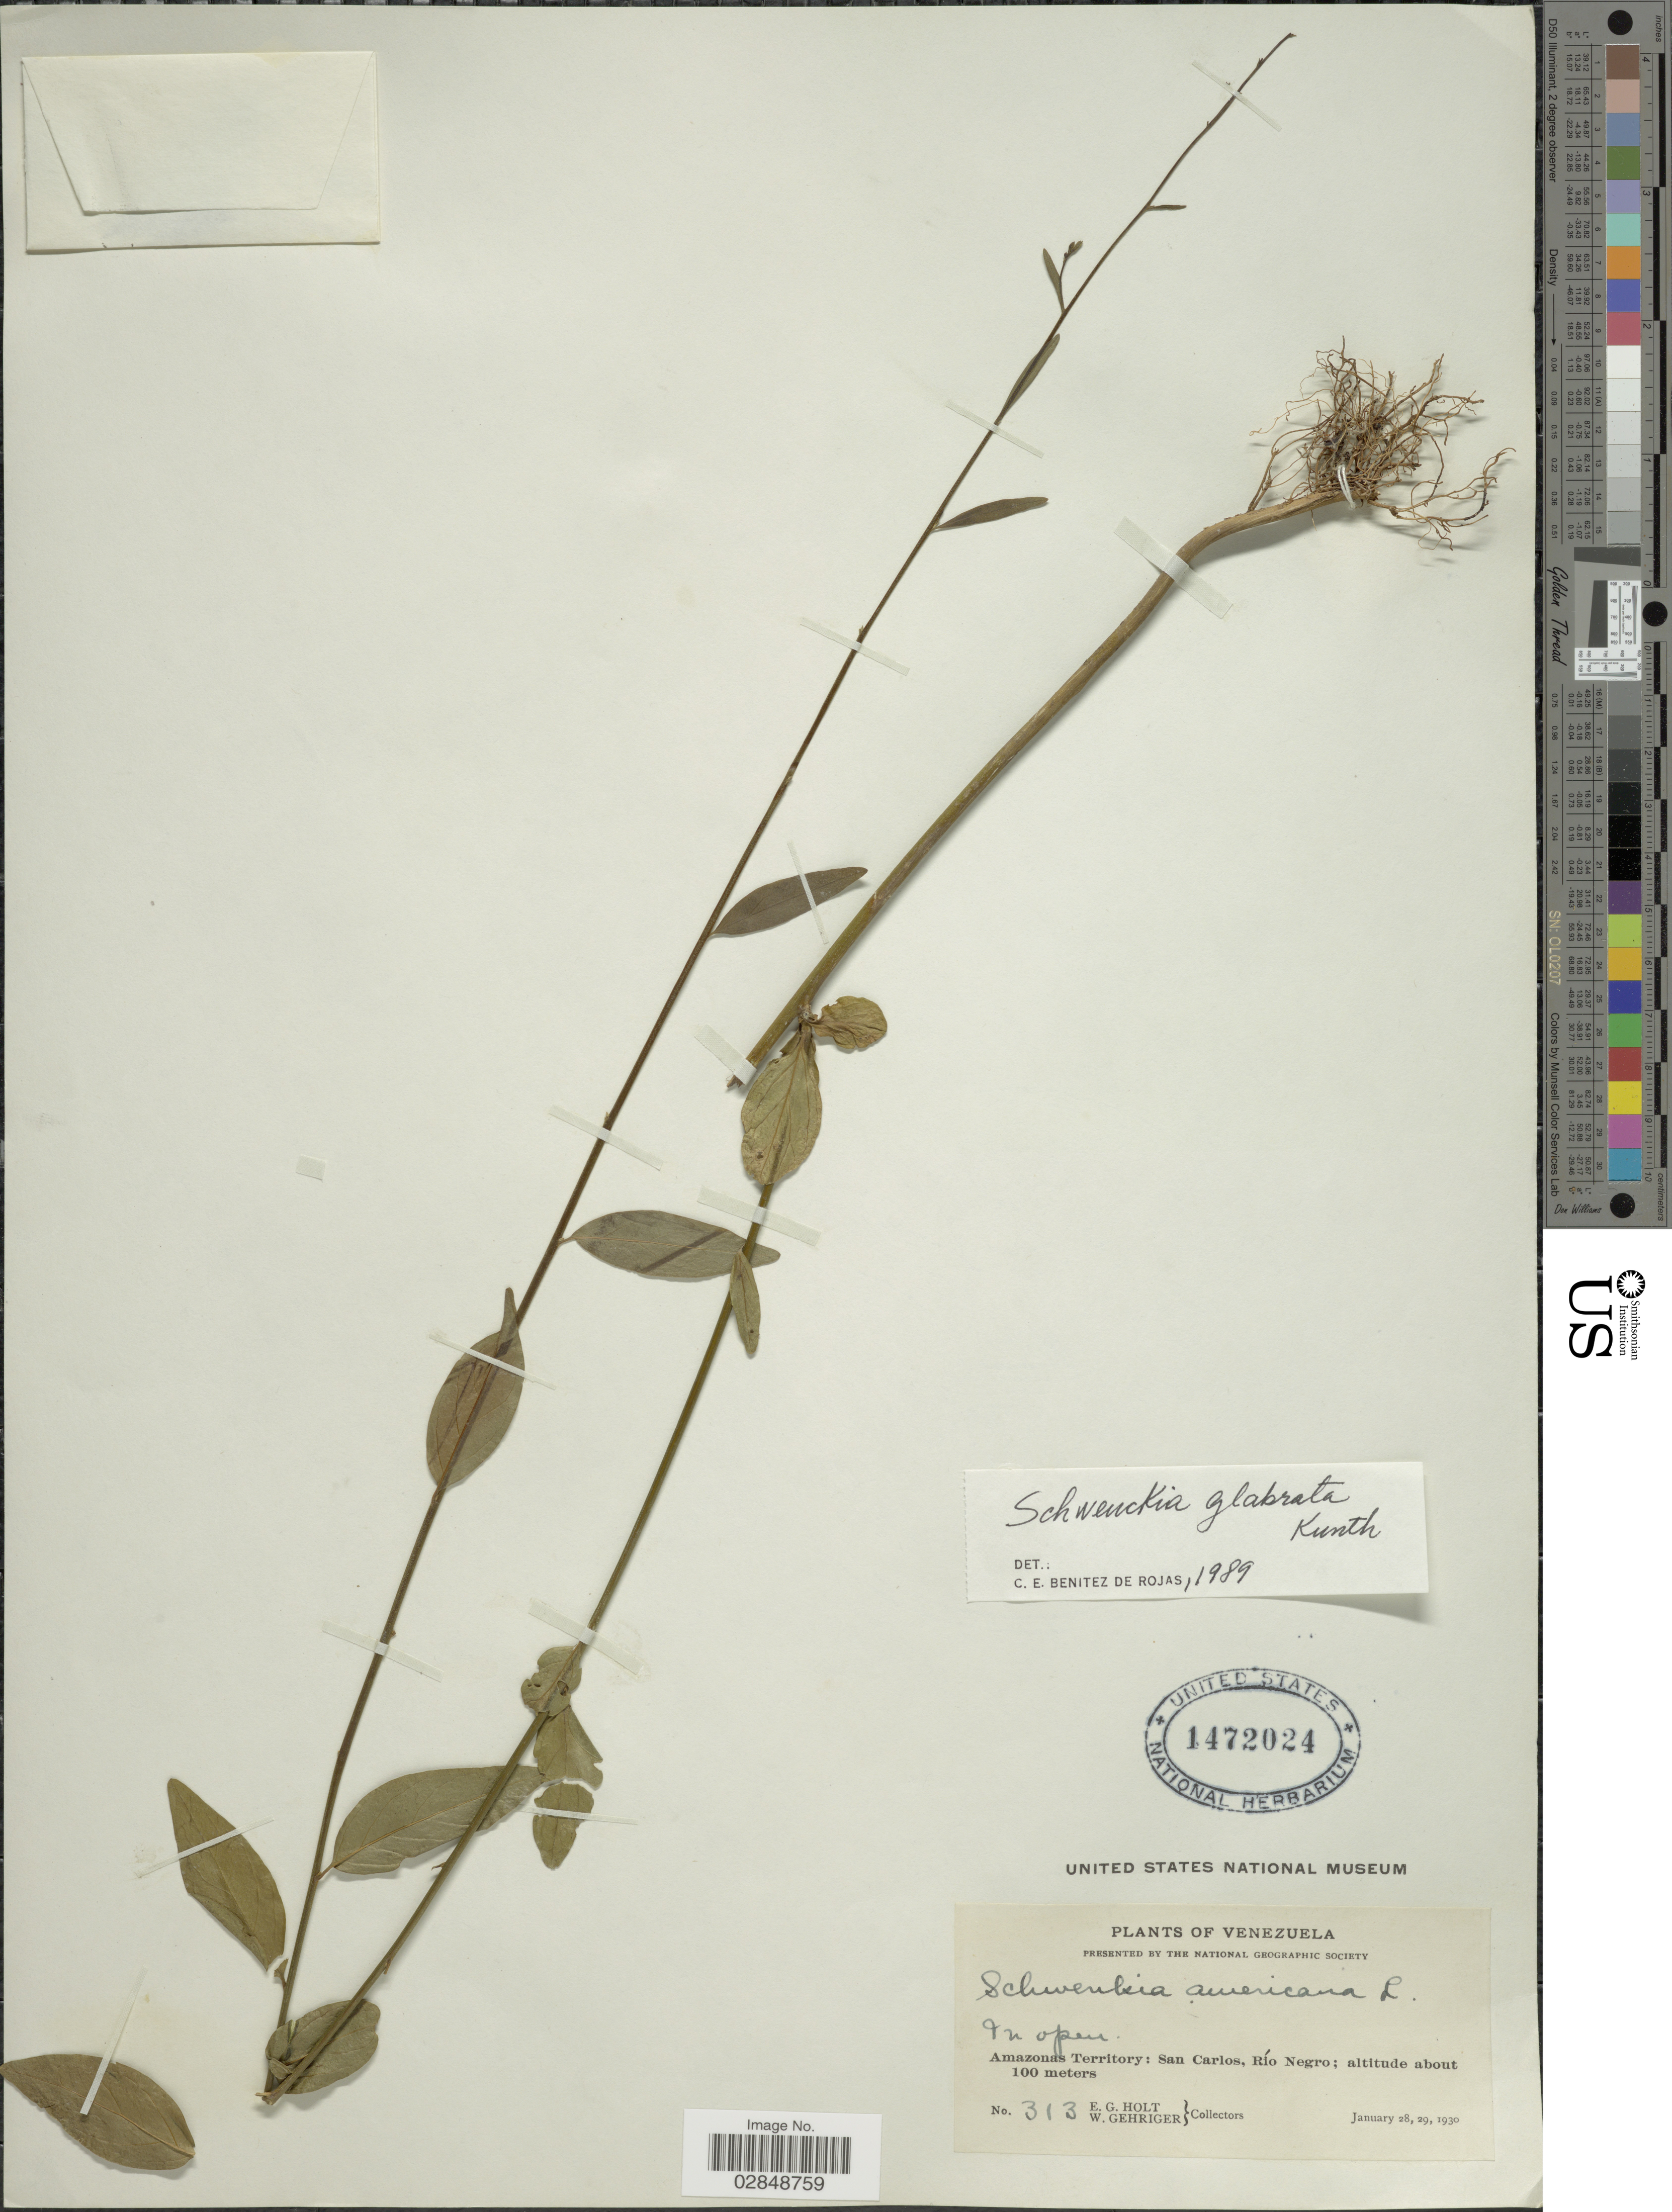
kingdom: Plantae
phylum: Tracheophyta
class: Magnoliopsida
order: Solanales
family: Solanaceae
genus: Schwenckia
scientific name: Schwenckia glabrata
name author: Kunth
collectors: E. G. Holt & W. Gehriger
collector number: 313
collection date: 1930-01-28/1930-01-29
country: Venezuela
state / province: Amazonas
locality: Amazonas Territory: San Carlos, Río Negro.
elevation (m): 100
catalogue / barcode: US 1472024